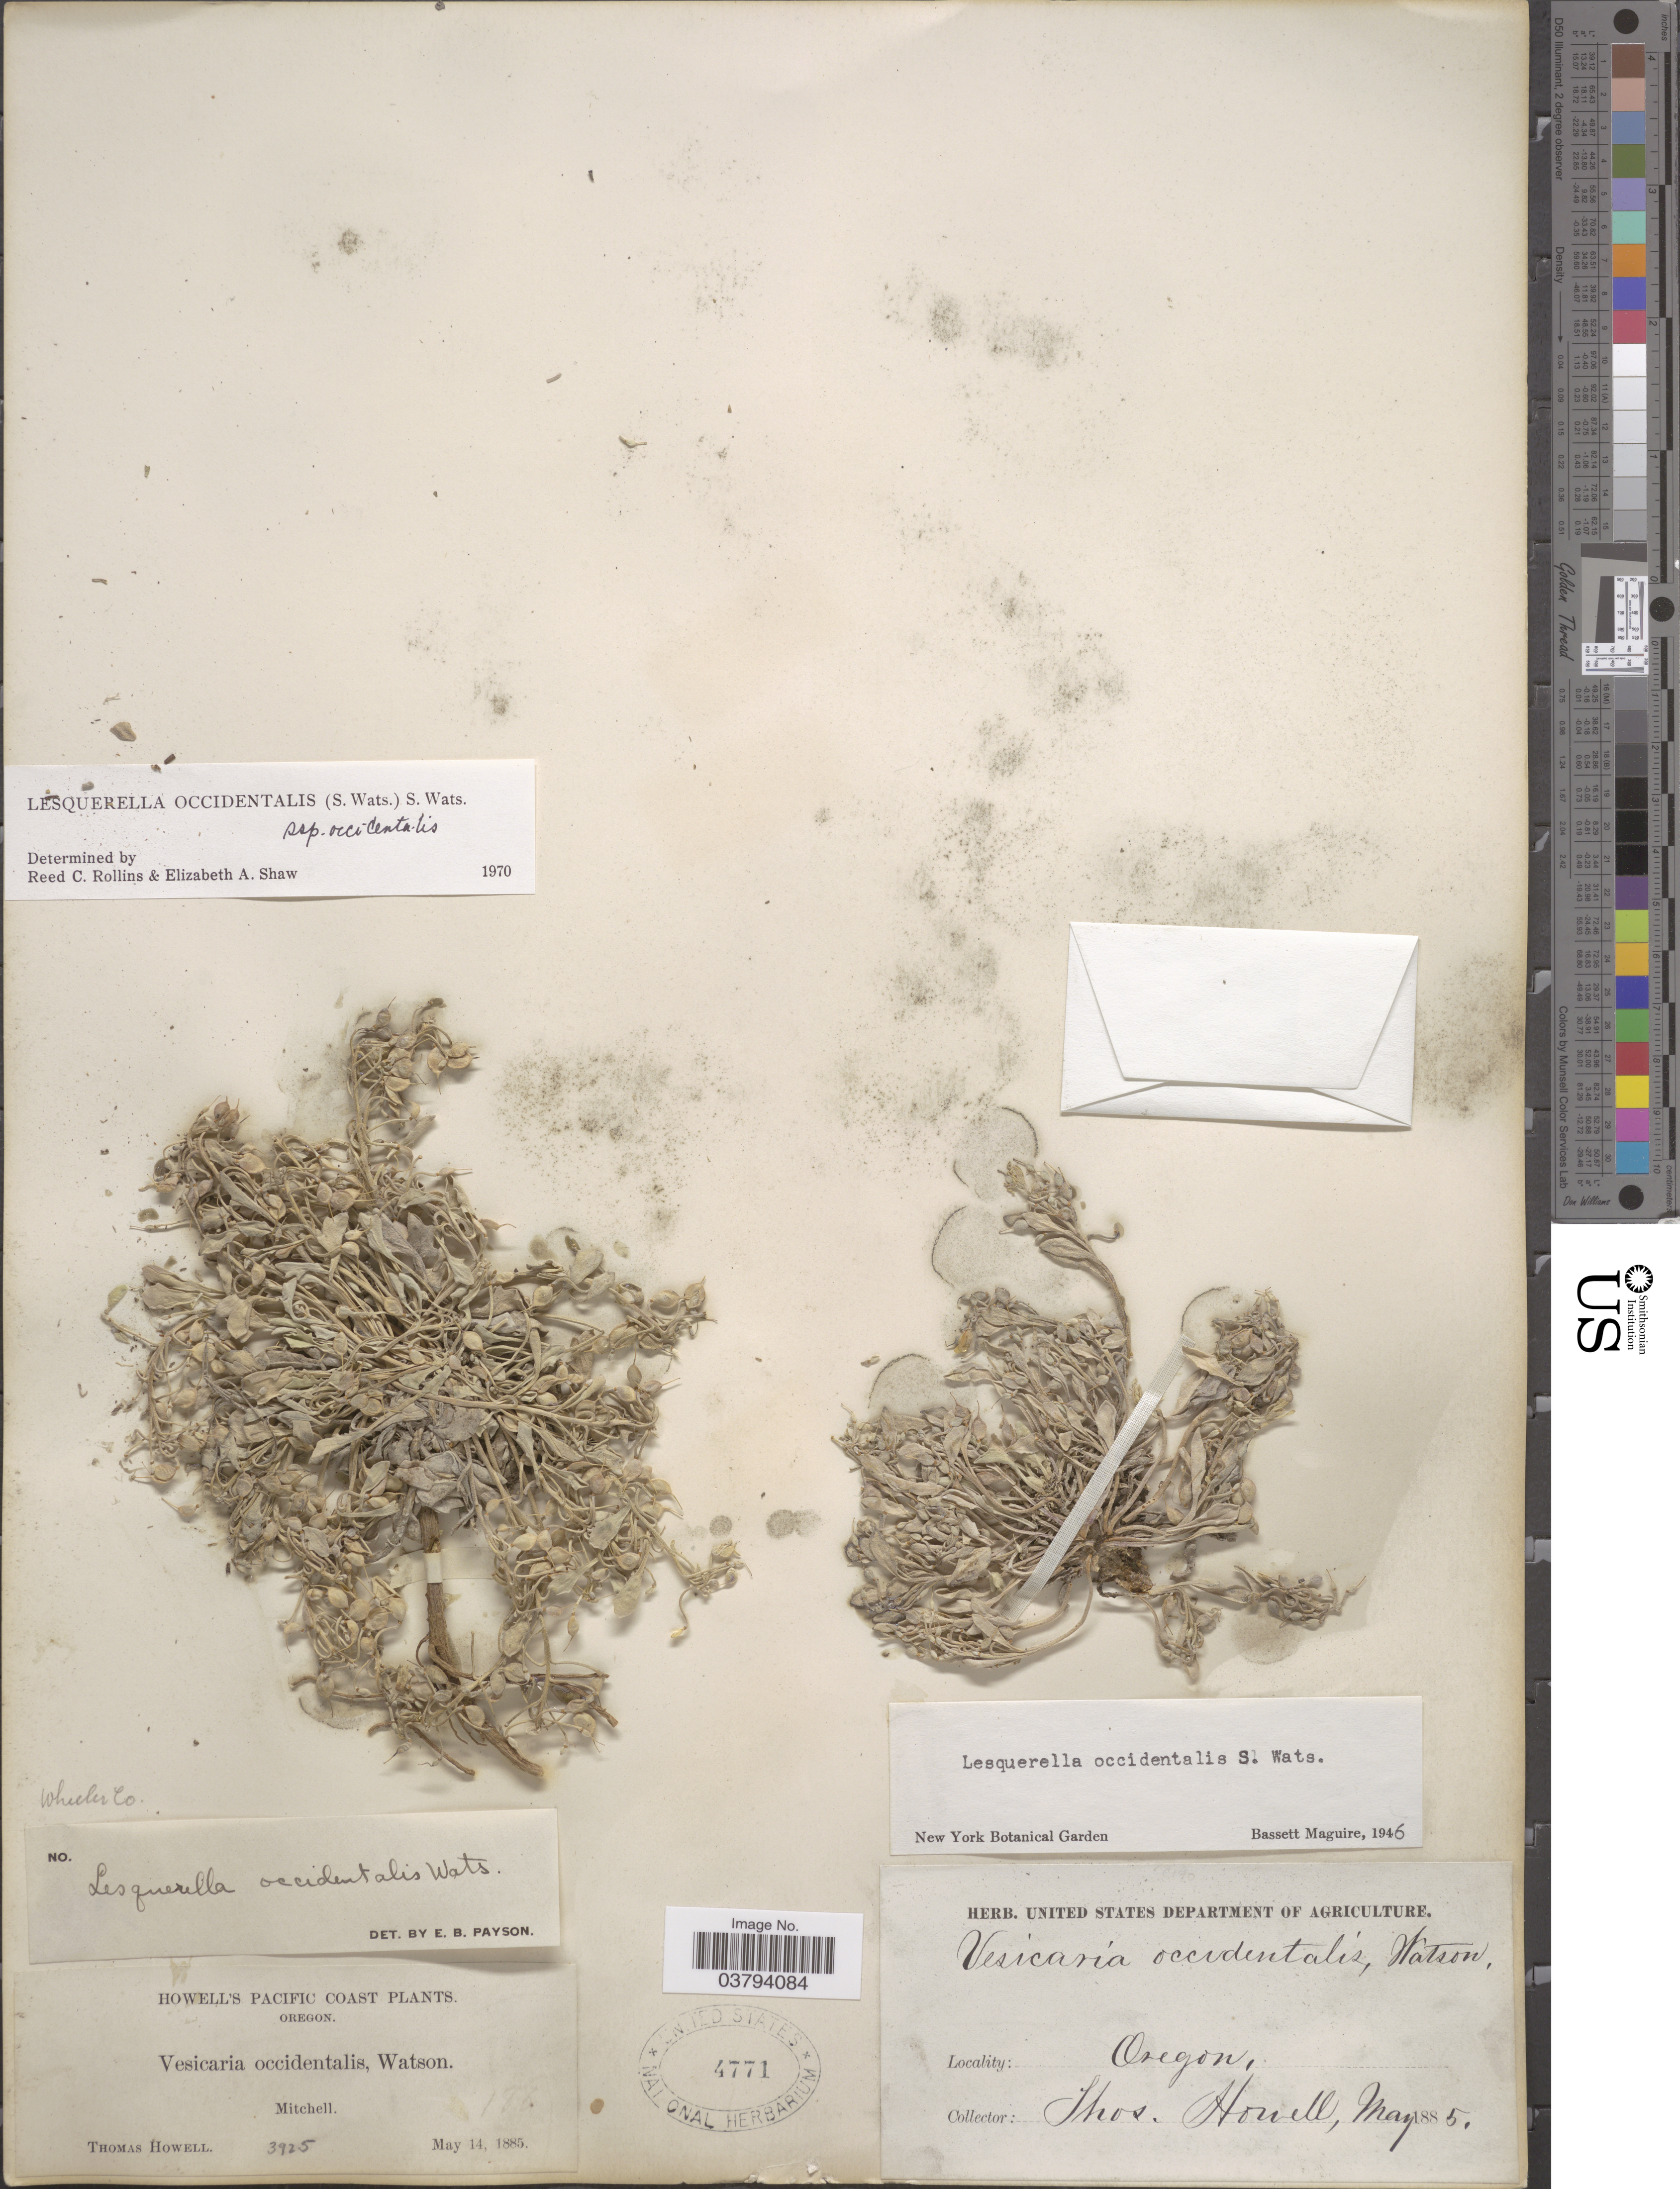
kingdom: Plantae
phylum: Tracheophyta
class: Magnoliopsida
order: Brassicales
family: Brassicaceae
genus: Lesquerella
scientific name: Lesquerella occidentalis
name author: S. Watson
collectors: T. Howell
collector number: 3925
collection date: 1885-05-14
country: United States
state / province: Oregon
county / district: Wheeler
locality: Wheeler Co. Pacific Coast. Mitchell.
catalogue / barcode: US 4771